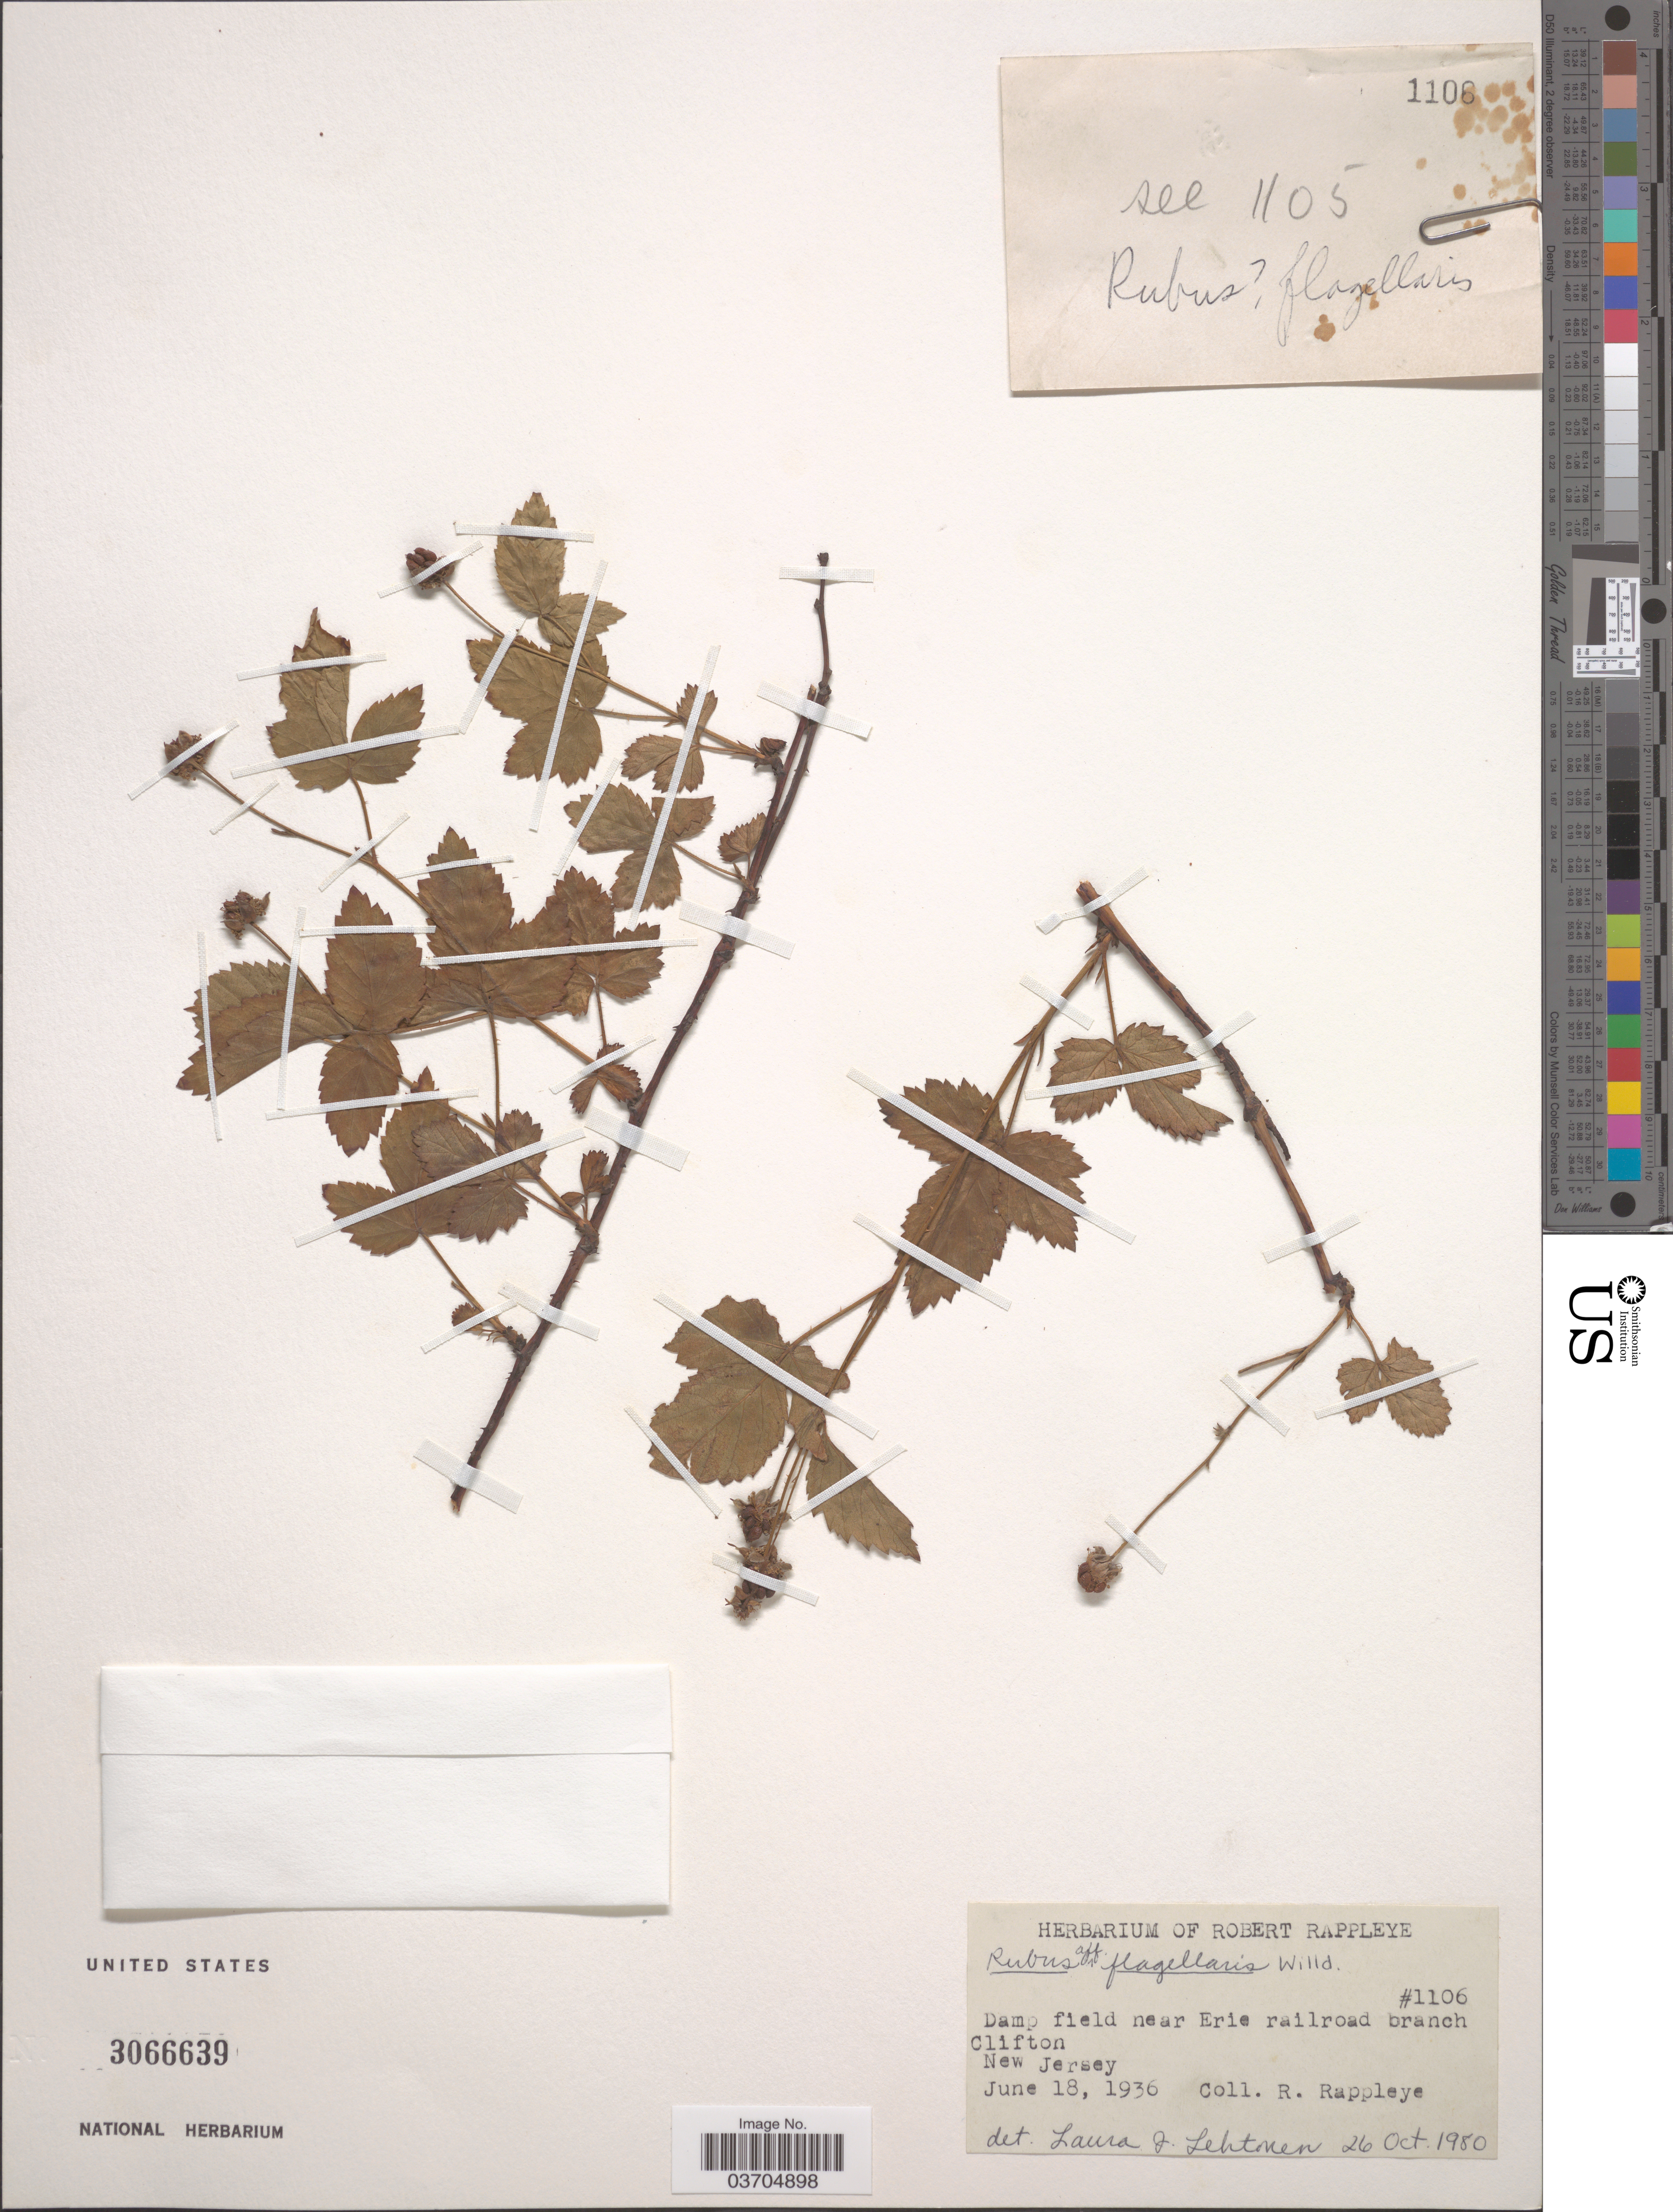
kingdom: Plantae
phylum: Tracheophyta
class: Magnoliopsida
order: Rosales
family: Rosaceae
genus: Rubus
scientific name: Rubus flagellaris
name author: Willd.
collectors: R. Rappleye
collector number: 1106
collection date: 1936-06-18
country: United States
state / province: New Jersey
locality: Near Erie railroad branch. Clifton.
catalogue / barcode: US 3066639